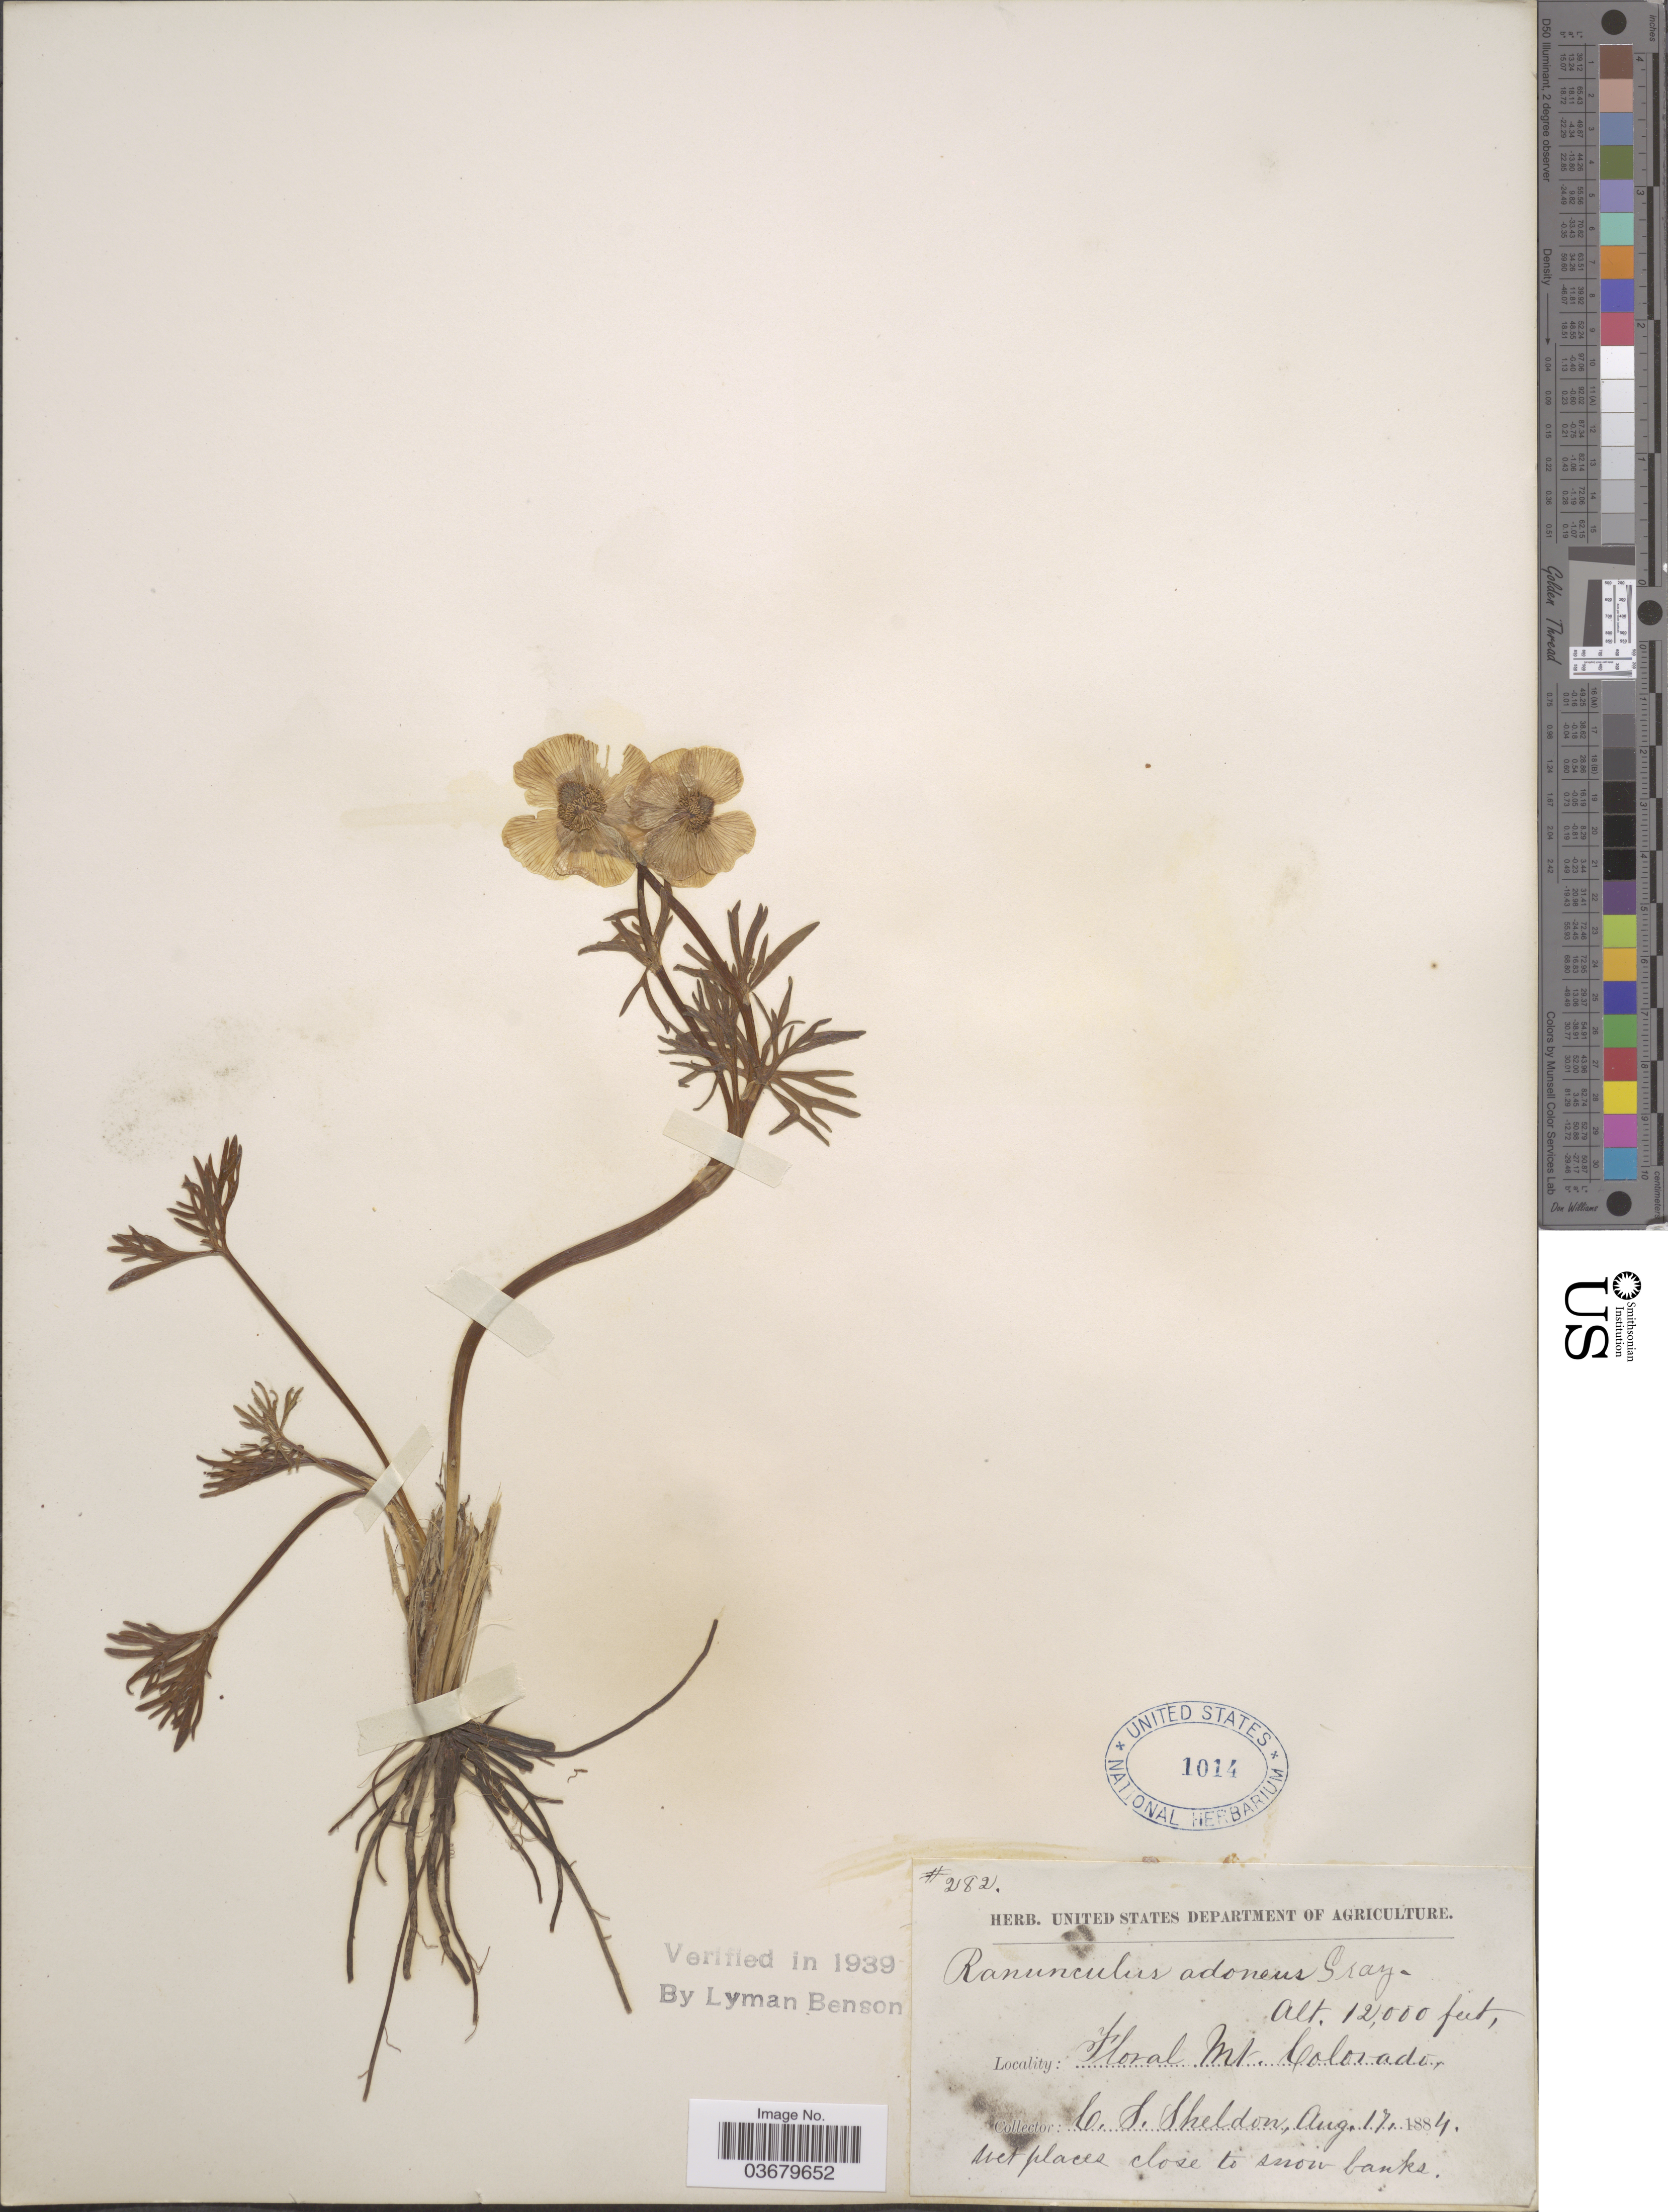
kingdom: Plantae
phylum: Tracheophyta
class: Magnoliopsida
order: Ranunculales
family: Ranunculaceae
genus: Ranunculus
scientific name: Ranunculus adoneus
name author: A. Gray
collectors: C. S. Sheldon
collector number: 282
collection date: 1884-08-17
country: United States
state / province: Colorado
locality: Floral Mt.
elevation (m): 3658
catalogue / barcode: US 1014